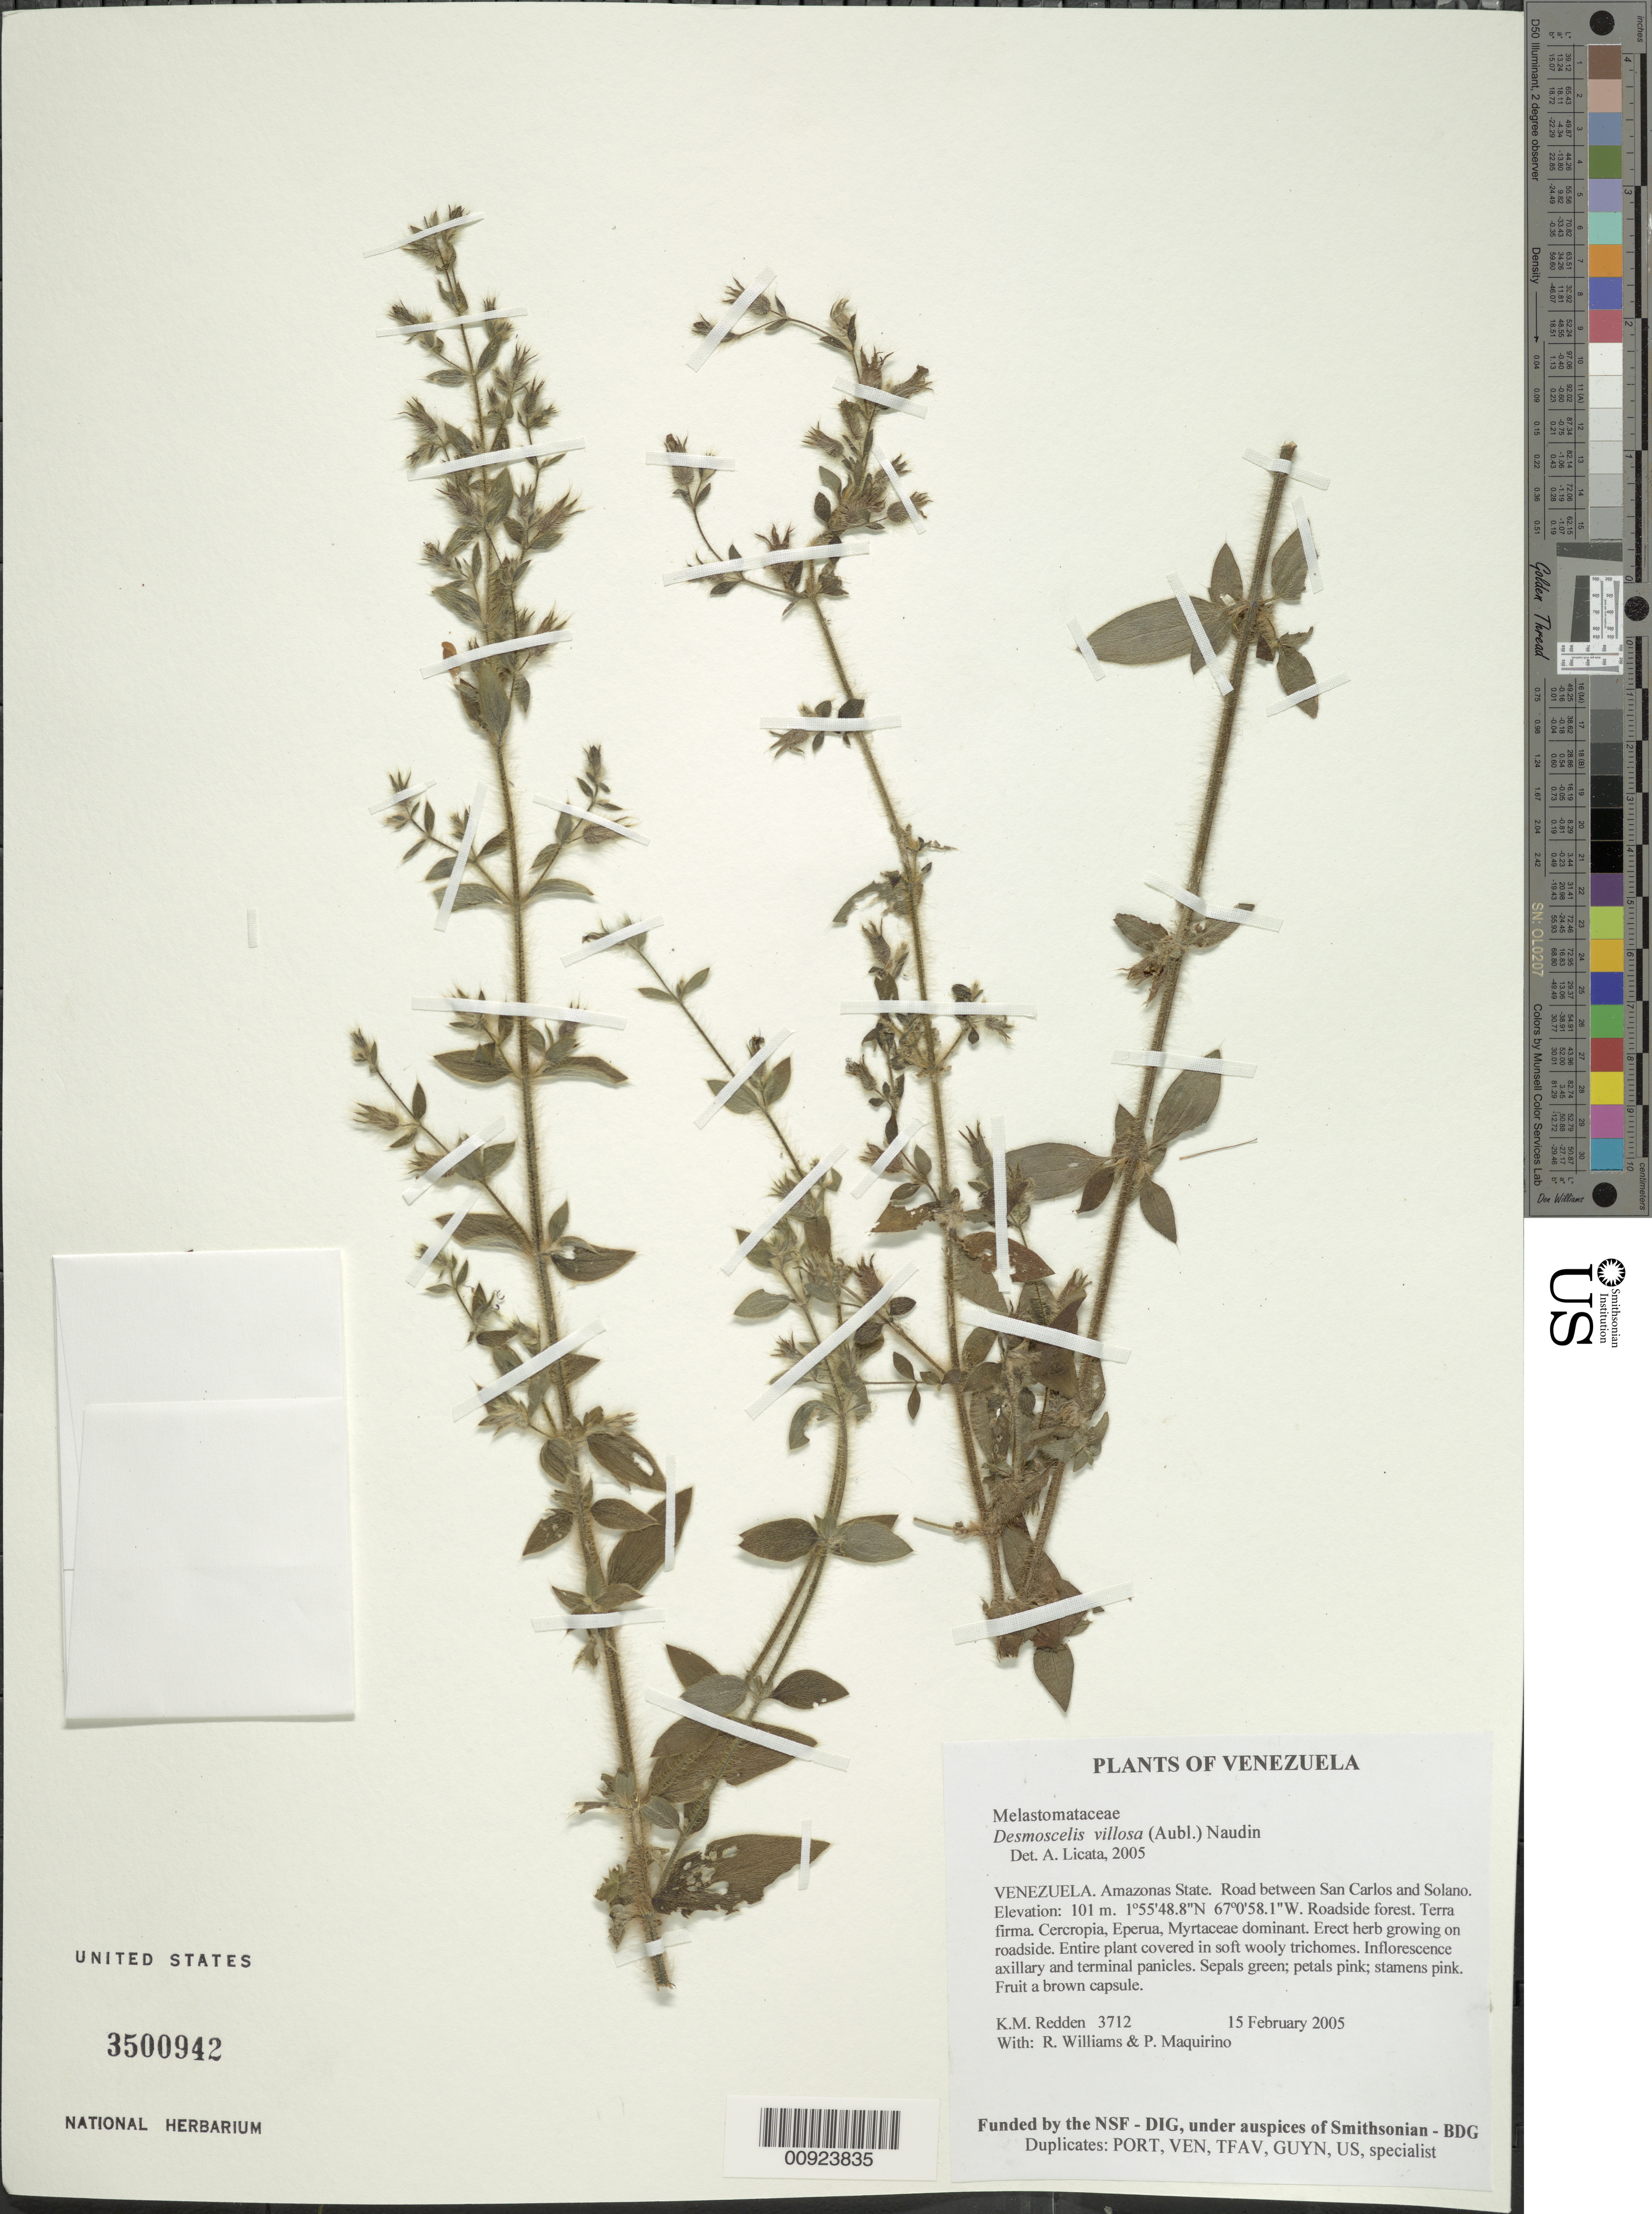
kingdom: Plantae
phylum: Tracheophyta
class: Magnoliopsida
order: Myrtales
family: Melastomataceae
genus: Desmoscelis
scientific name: Desmoscelis villosa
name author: (Aubl.) Naudin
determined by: Licata, A., (PORT), Univ. Nac. Exp. de los Llanos Ezequiel Zamora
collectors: K. M. Redden, R. Williams & P. Maquirino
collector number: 3712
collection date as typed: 15 February 2005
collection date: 2005-02-15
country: Venezuela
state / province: Amazonas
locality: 29 - Road between San Carlos and Solano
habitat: Roadside forest. Terra firma. Cecropia, Eperua, Myrtaceae dominant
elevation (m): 101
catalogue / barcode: US 3500942